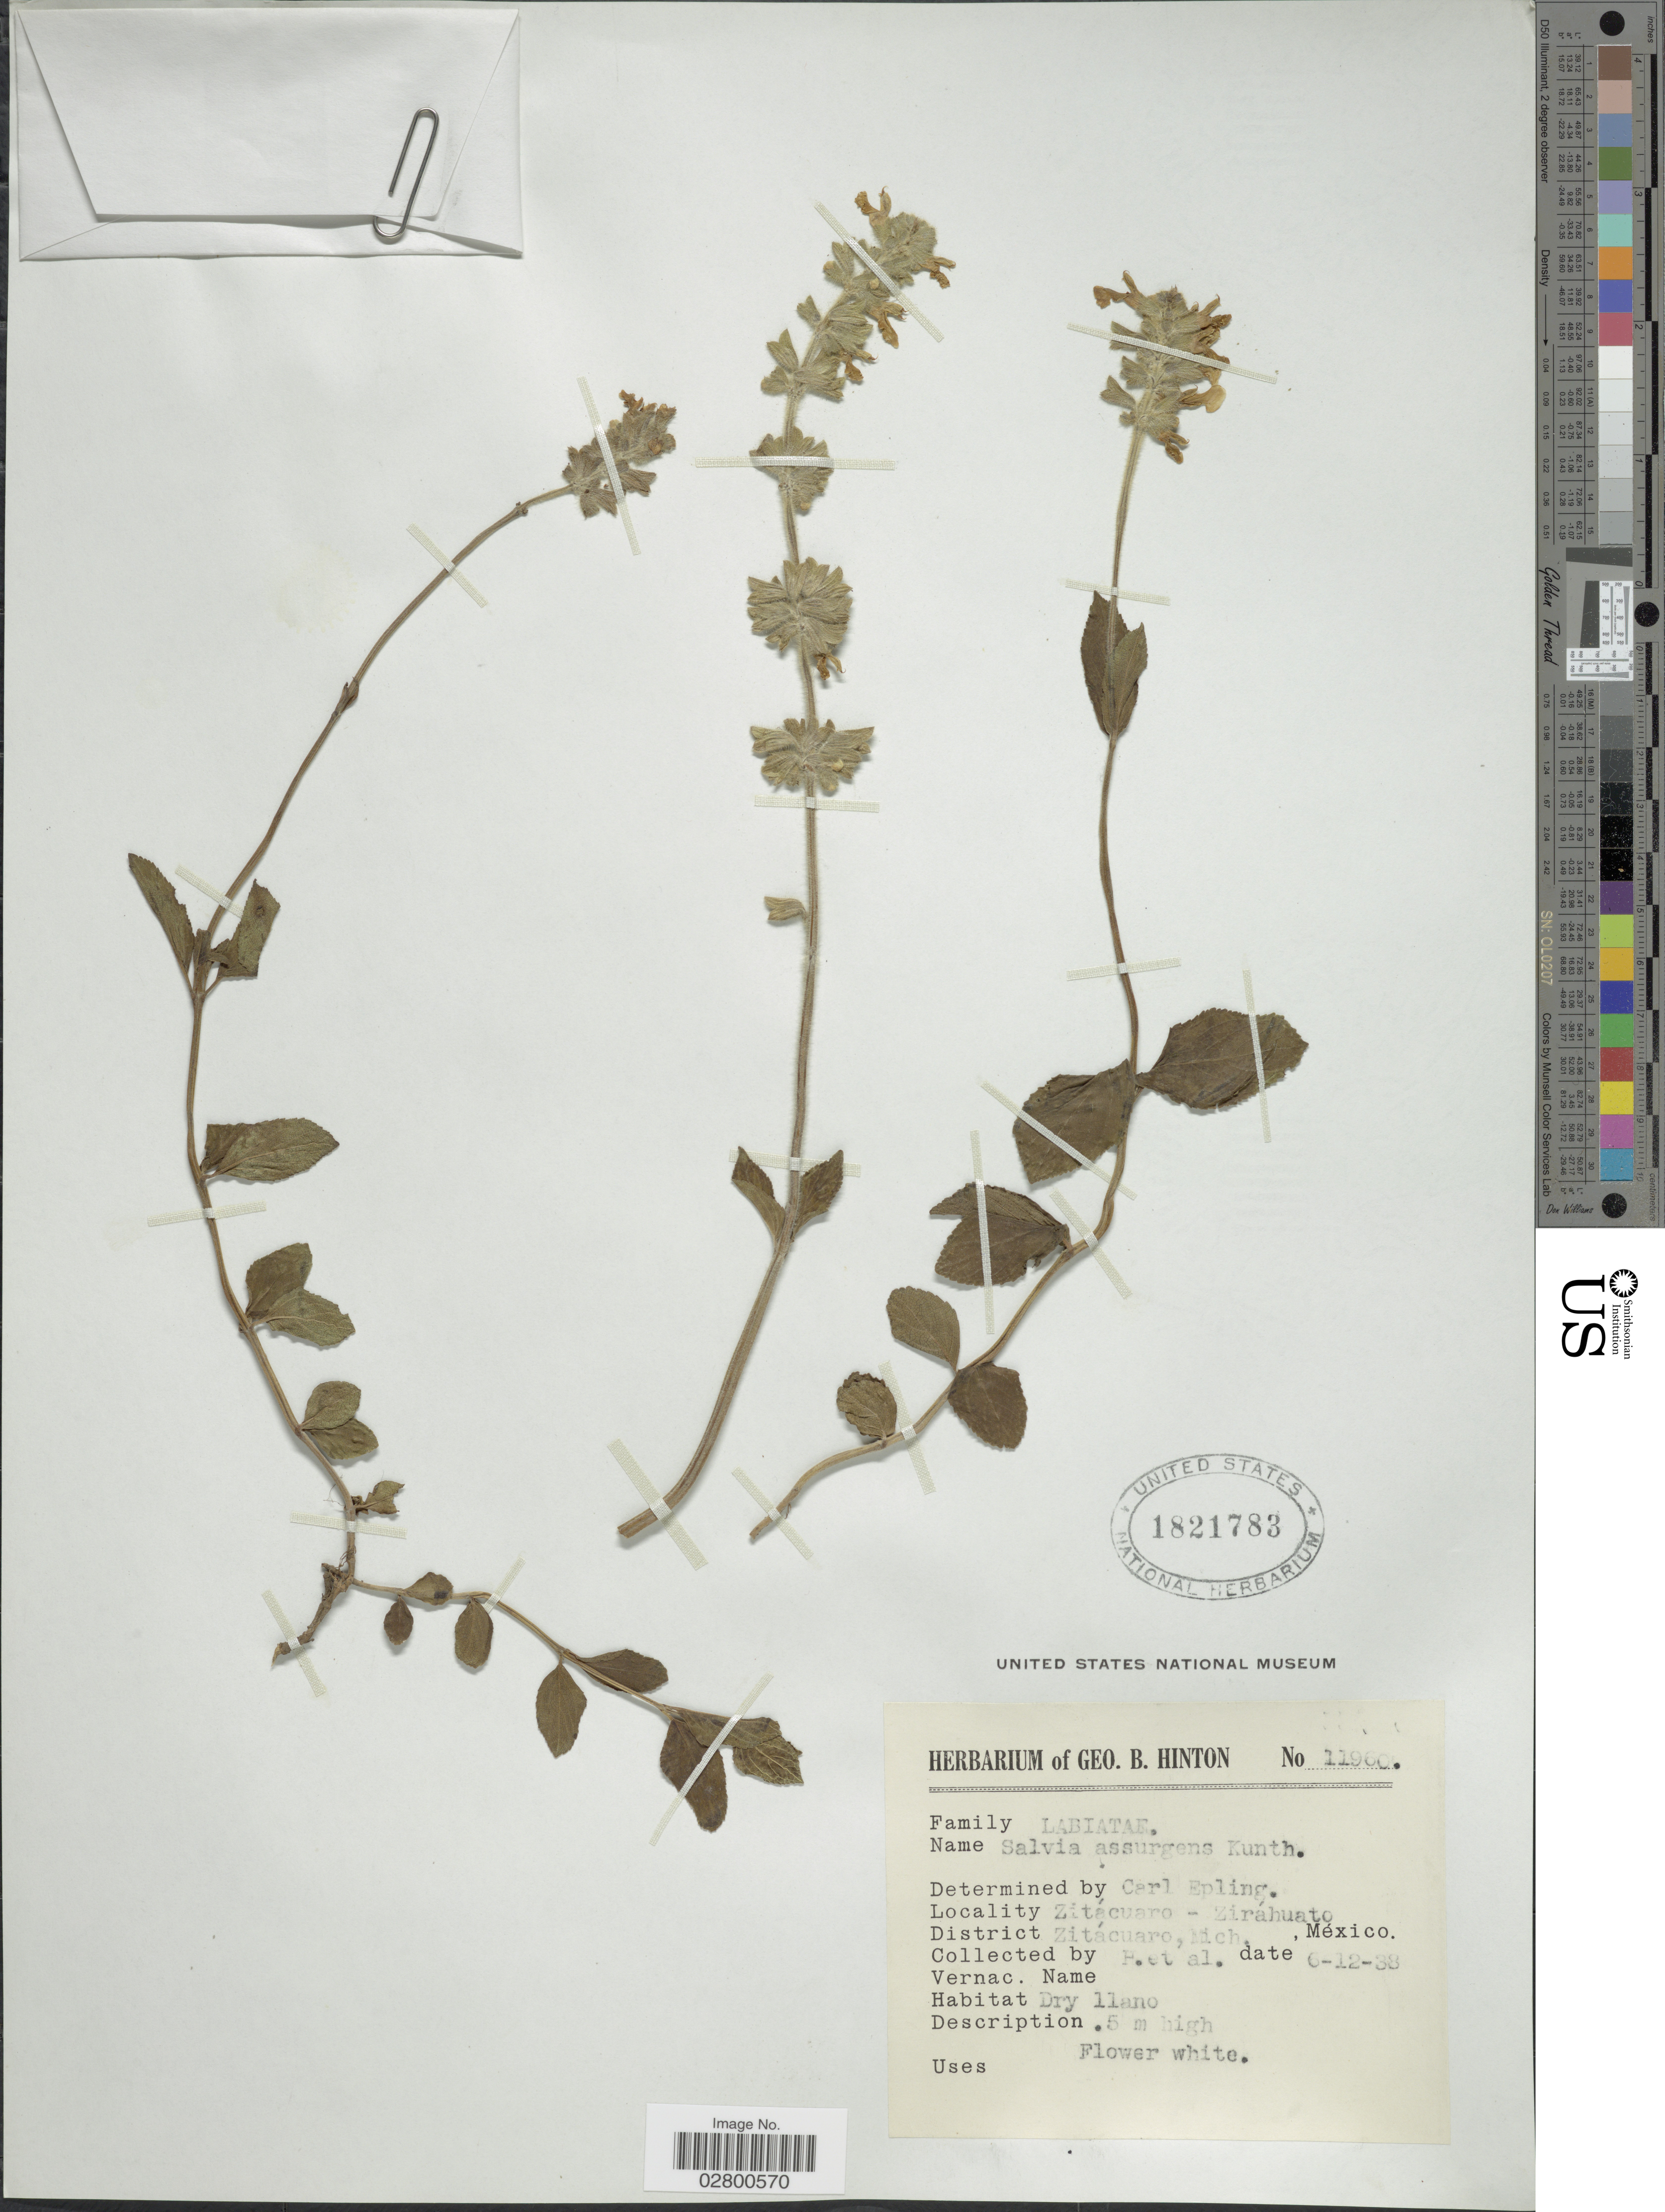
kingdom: Plantae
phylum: Tracheophyta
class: Magnoliopsida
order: Lamiales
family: Lamiaceae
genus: Salvia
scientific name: Salvia assurgens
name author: Kunth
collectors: G. B. Hinton & et al.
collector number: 11960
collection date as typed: Transcribed d/m/y: 6/12/38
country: Mexico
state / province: Michoacán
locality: Zitácuaro-Ziráhuato. District Zitácuaro.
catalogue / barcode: US 1821783